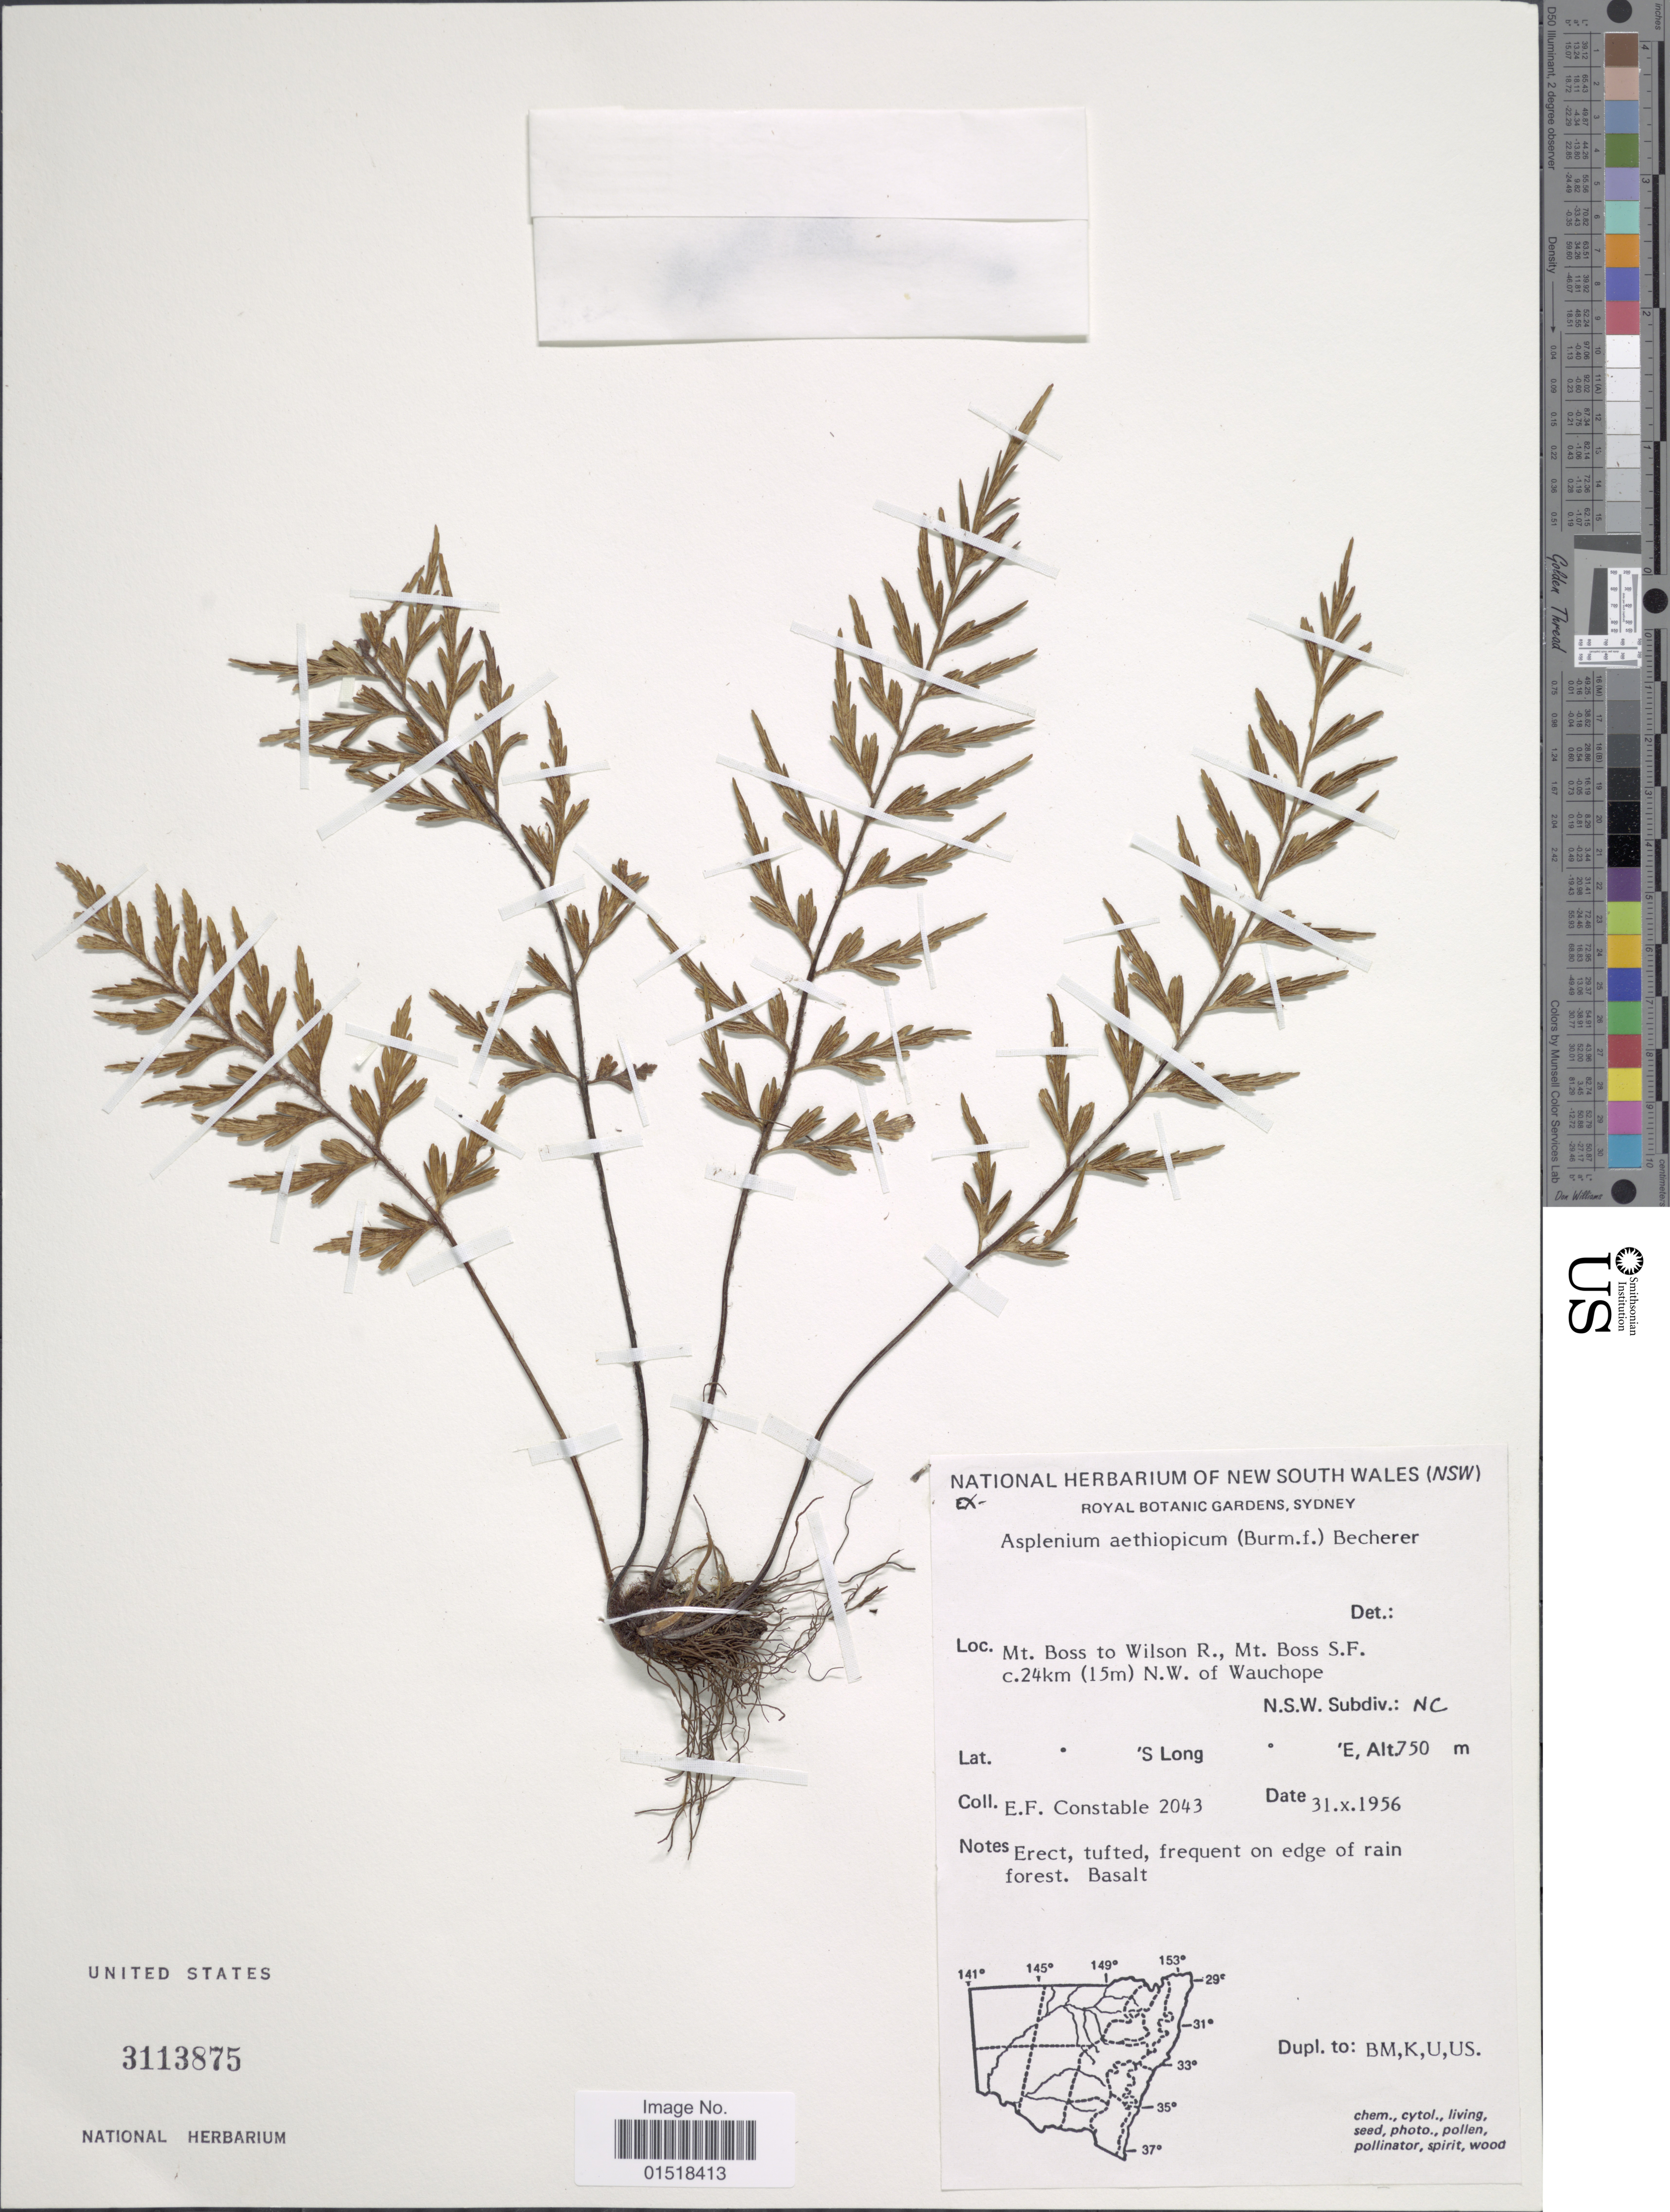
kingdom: Plantae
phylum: Tracheophyta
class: Polypodiopsida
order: Polypodiales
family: Aspleniaceae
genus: Asplenium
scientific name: Asplenium aethiopicum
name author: (Burm. f.) Bech.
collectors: E. F. Constable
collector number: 2043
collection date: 1956-10-31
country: Australia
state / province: New South Wales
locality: Mt. Boss to Wilson R., Mt. Boss S.F. c. 24km (15m) N.W. of Wauchope, Subdiv.: NC.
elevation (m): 750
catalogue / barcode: US 3113875